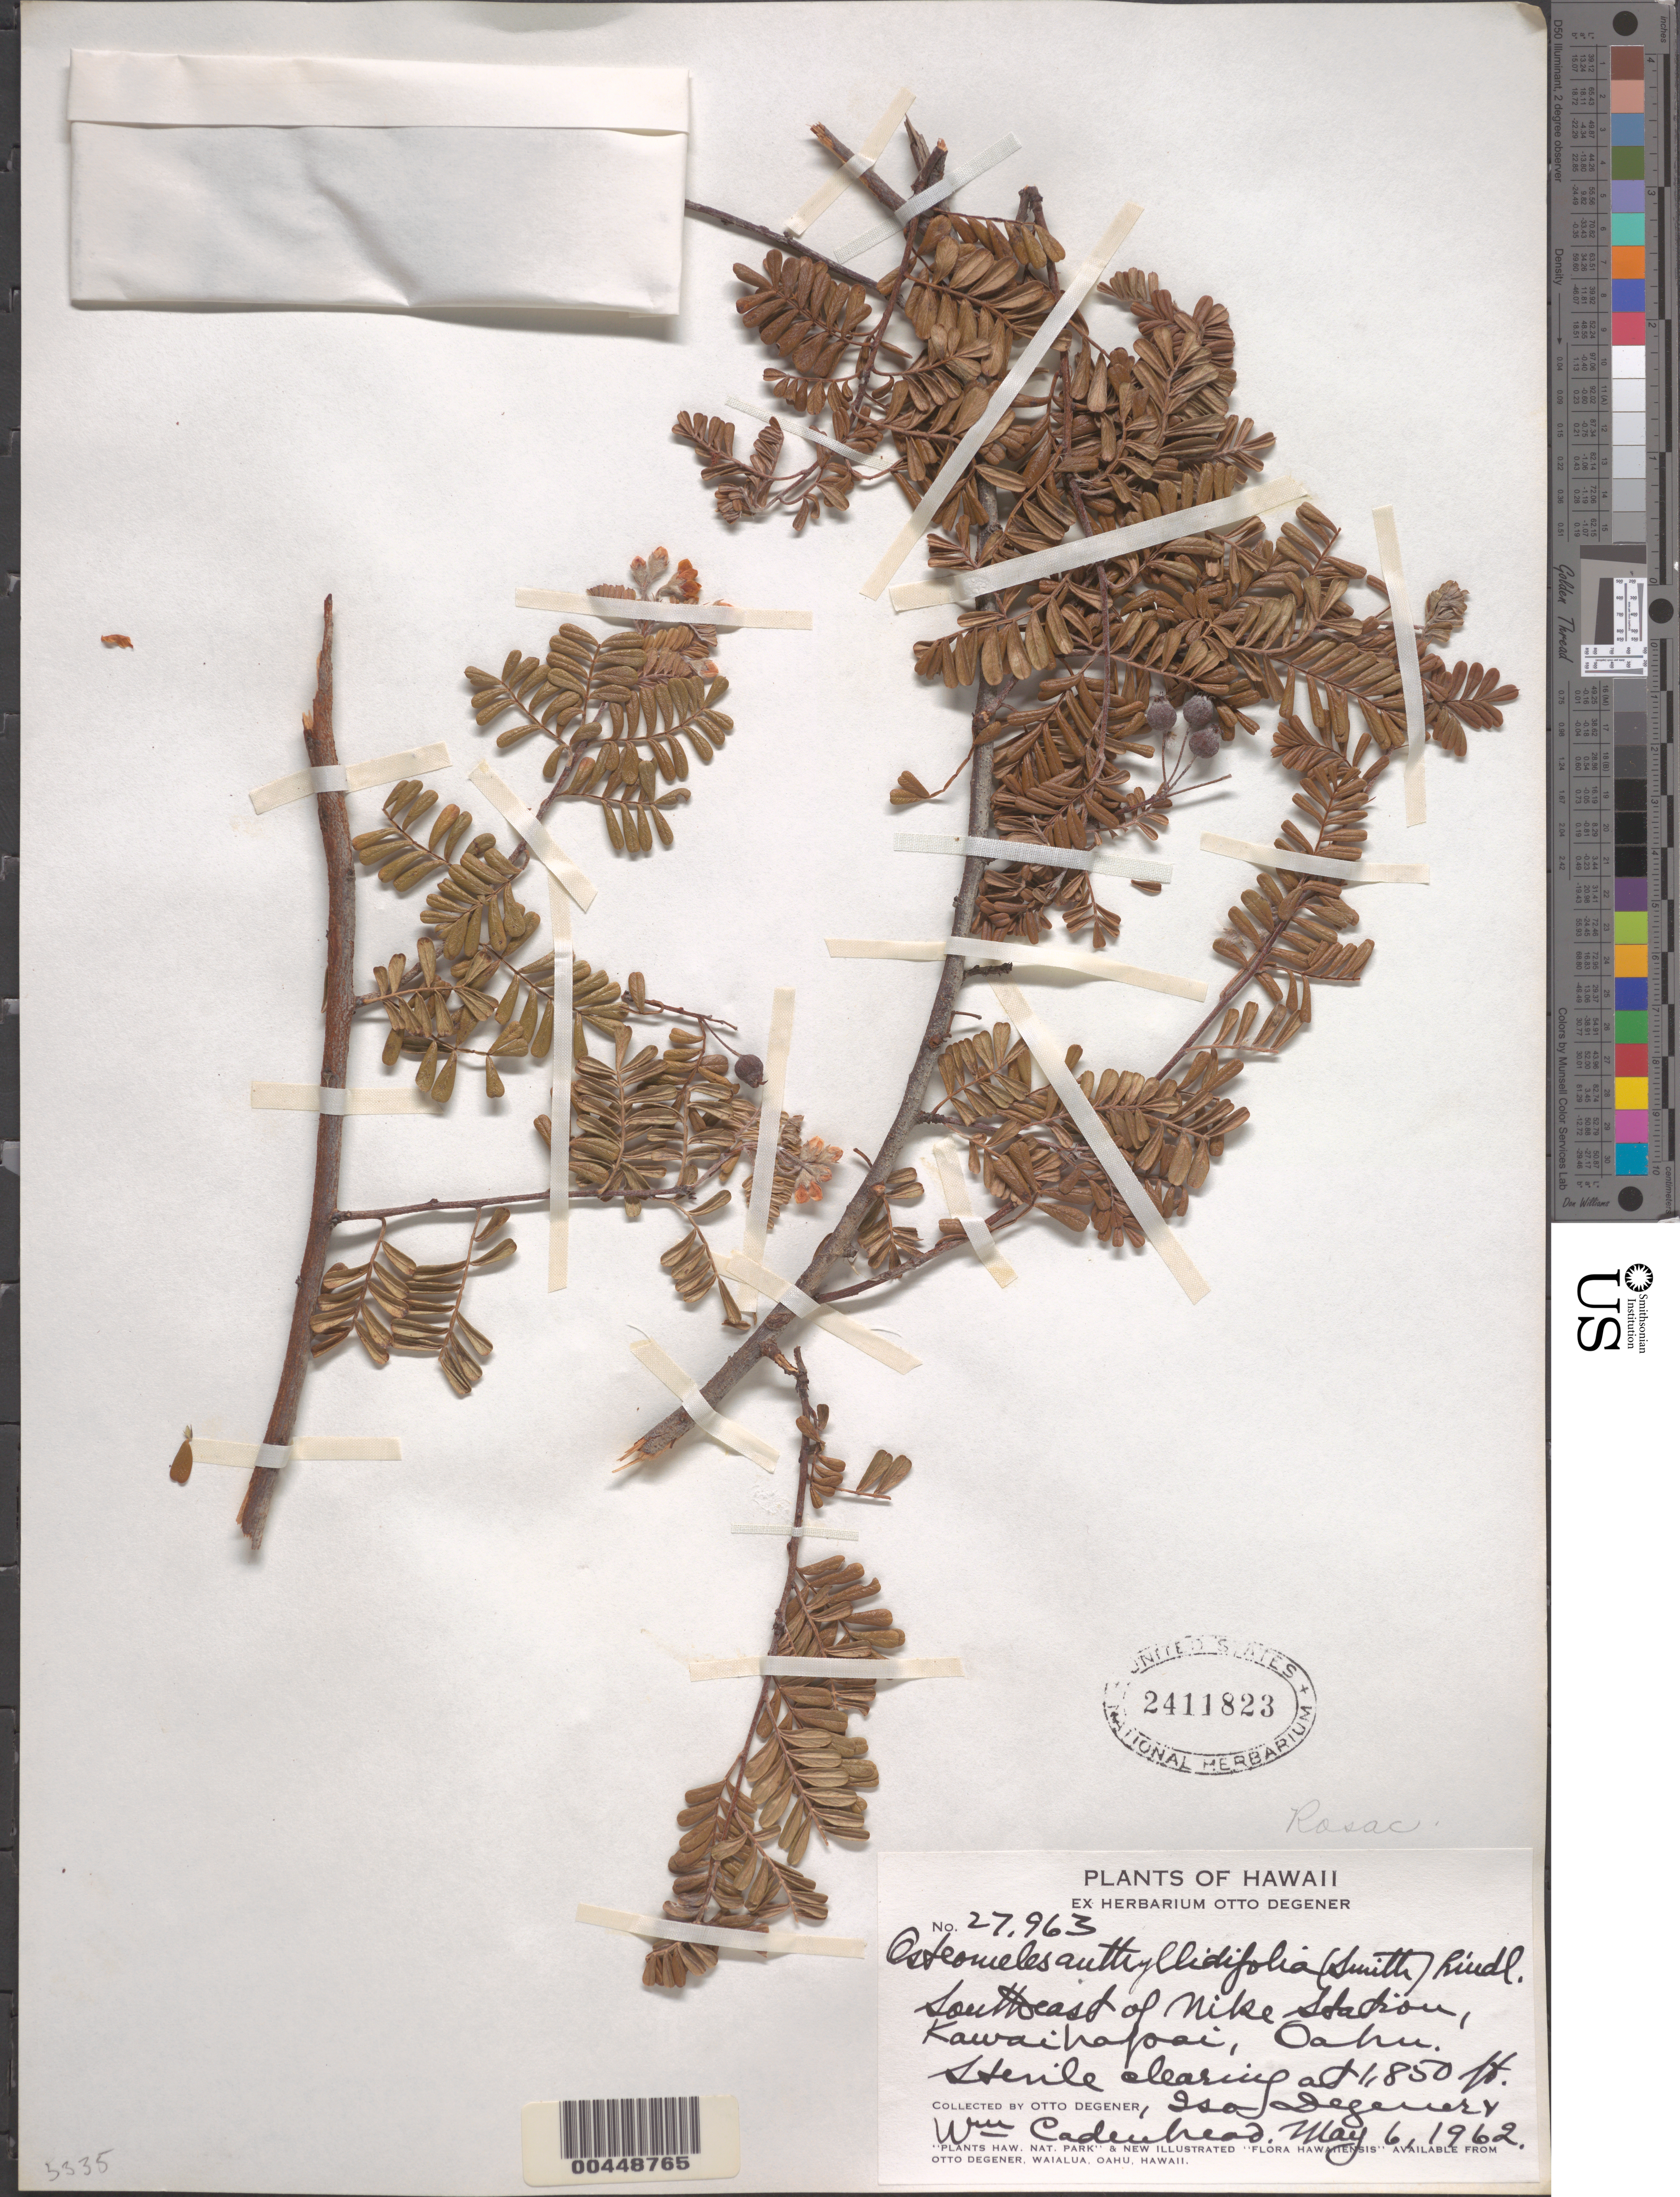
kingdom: Plantae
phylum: Tracheophyta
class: Magnoliopsida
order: Rosales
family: Rosaceae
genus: Osteomeles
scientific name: Osteomeles anthyllidifolia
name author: (Small) Lindl.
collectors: O. Degener, I. Degener & W. Cadenhead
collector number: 27963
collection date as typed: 6 May 1962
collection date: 1962-05-06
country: United States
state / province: Hawaii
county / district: Honolulu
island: Oahu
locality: SE of Nike Station, Kawaihapai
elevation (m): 564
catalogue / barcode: US 2411823